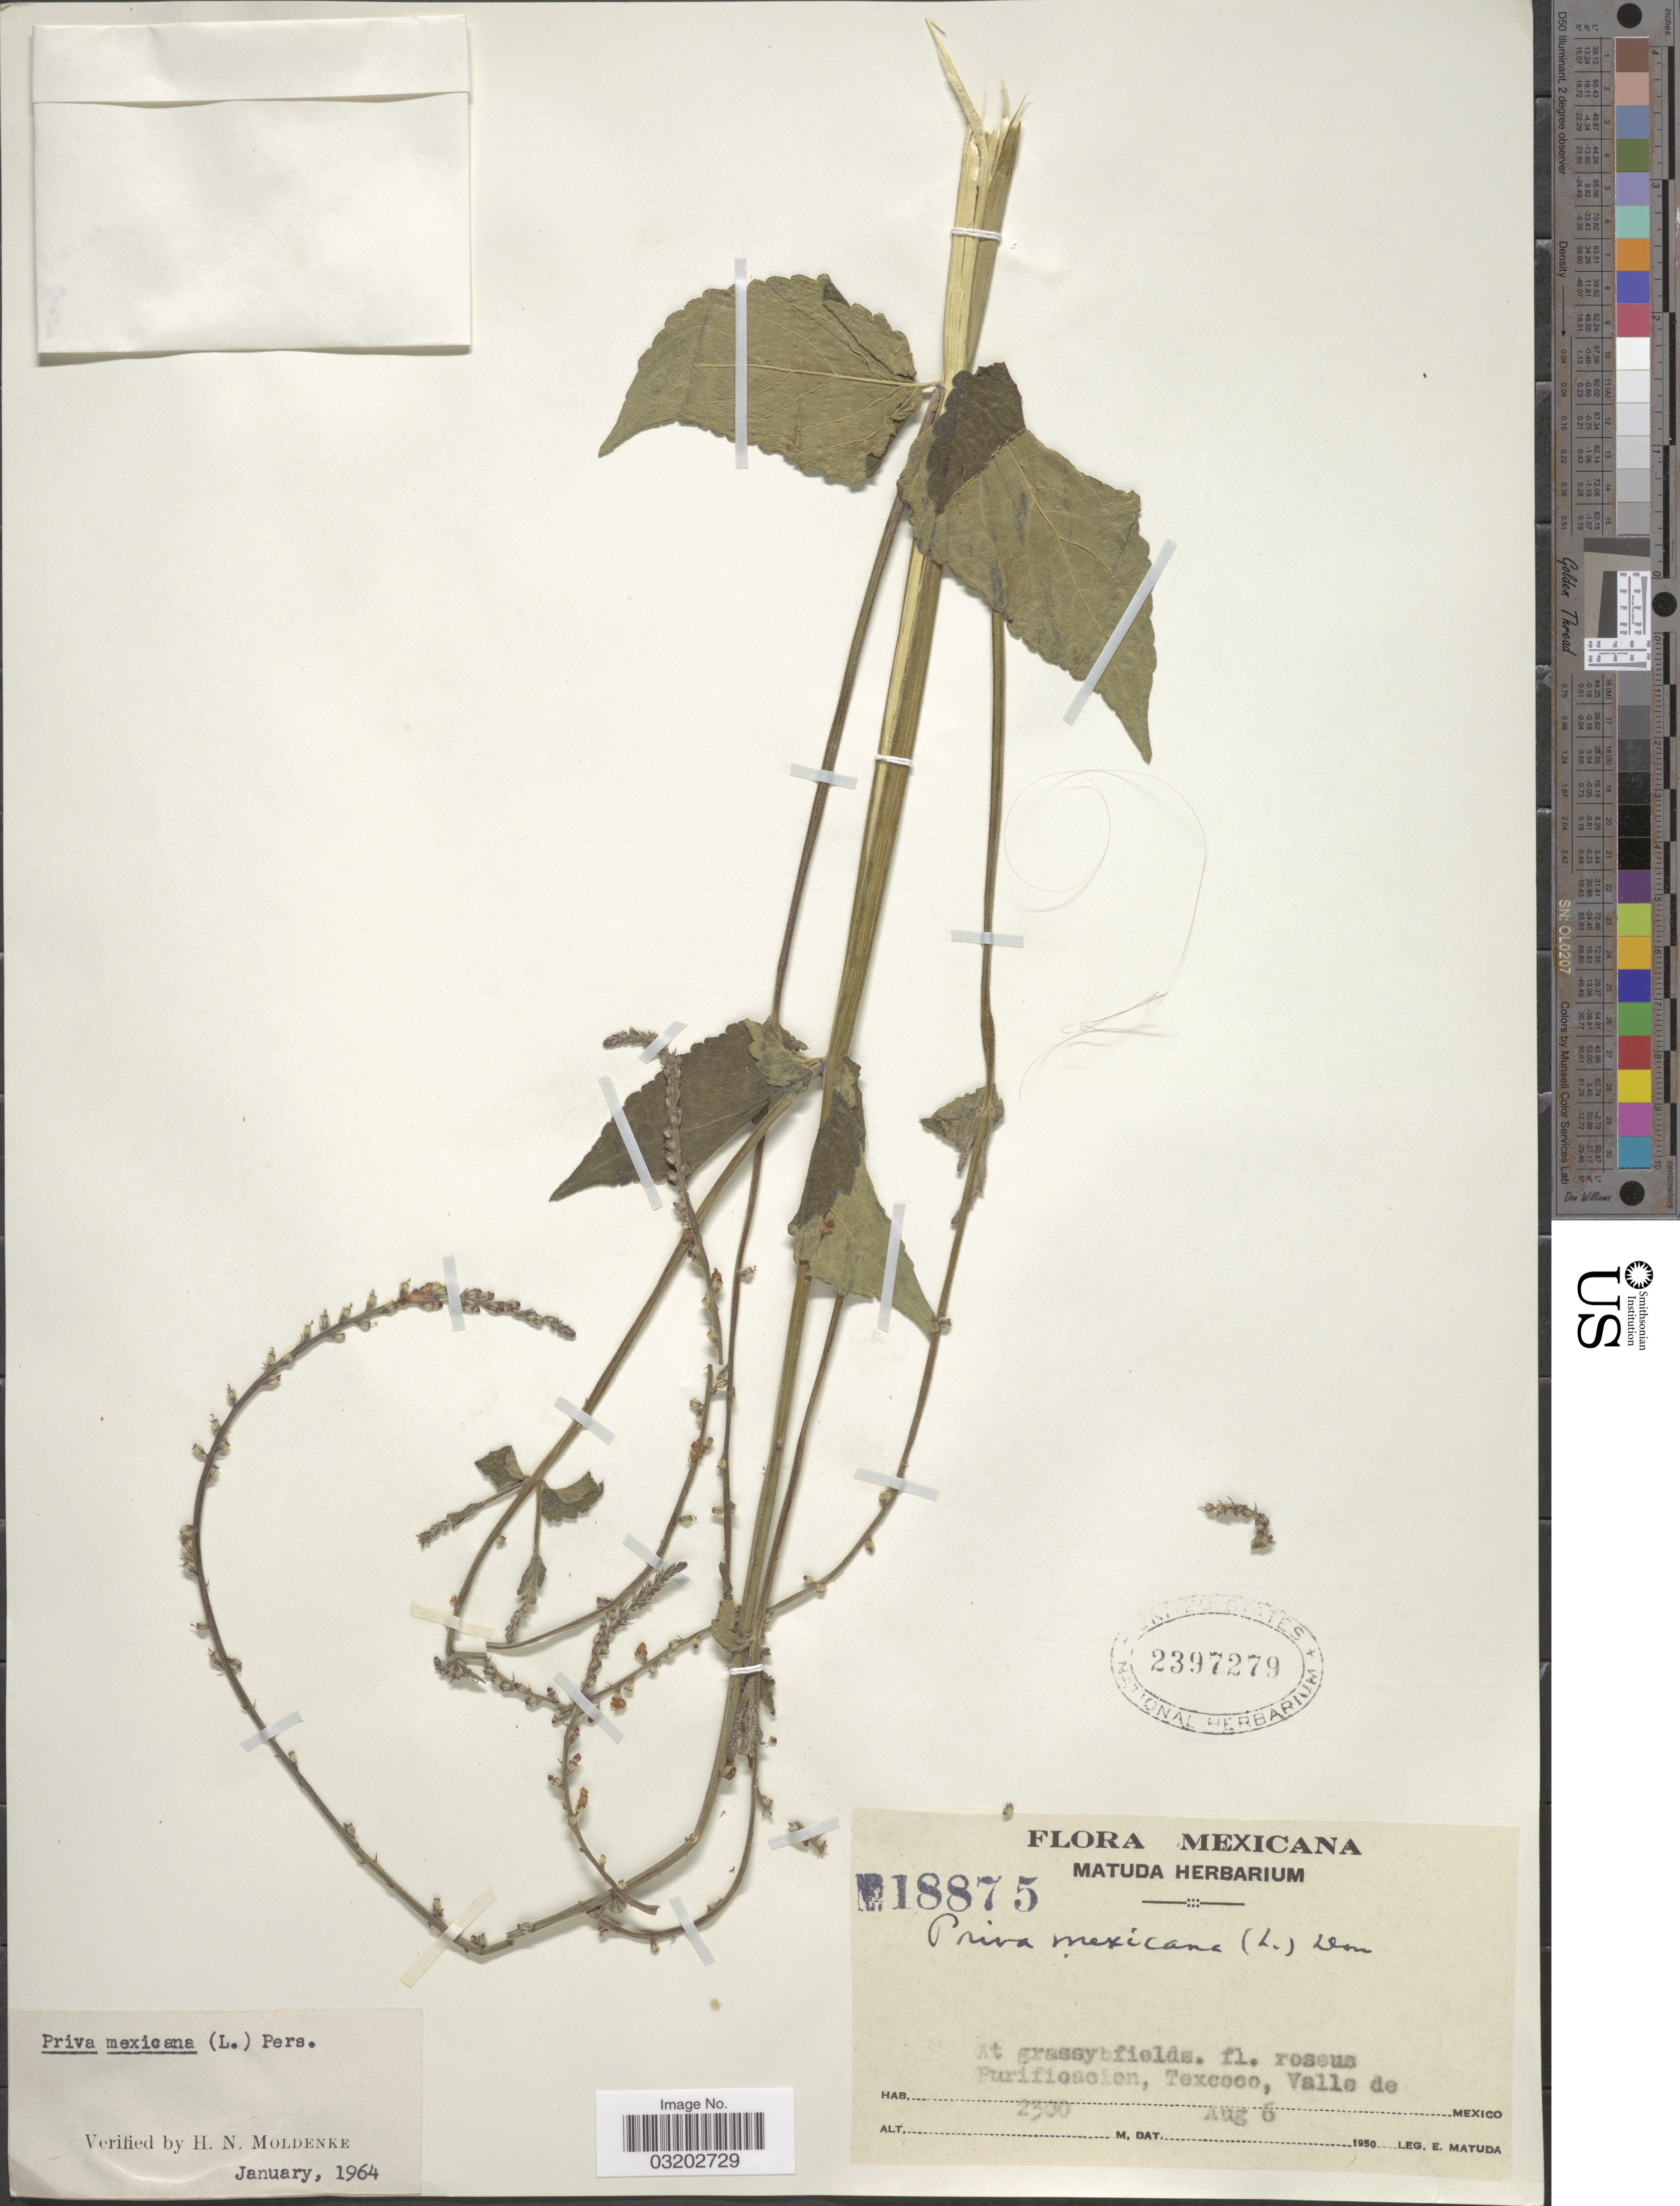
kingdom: Plantae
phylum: Tracheophyta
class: Magnoliopsida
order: Lamiales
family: Verbenaceae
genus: Priva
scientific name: Priva mexicana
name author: (L.) Pers.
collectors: E. Matuda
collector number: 18875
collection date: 1950-08-06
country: Mexico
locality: Purificacion, Texcoco, Valle de Mexico.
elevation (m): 2300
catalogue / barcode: US 2397279